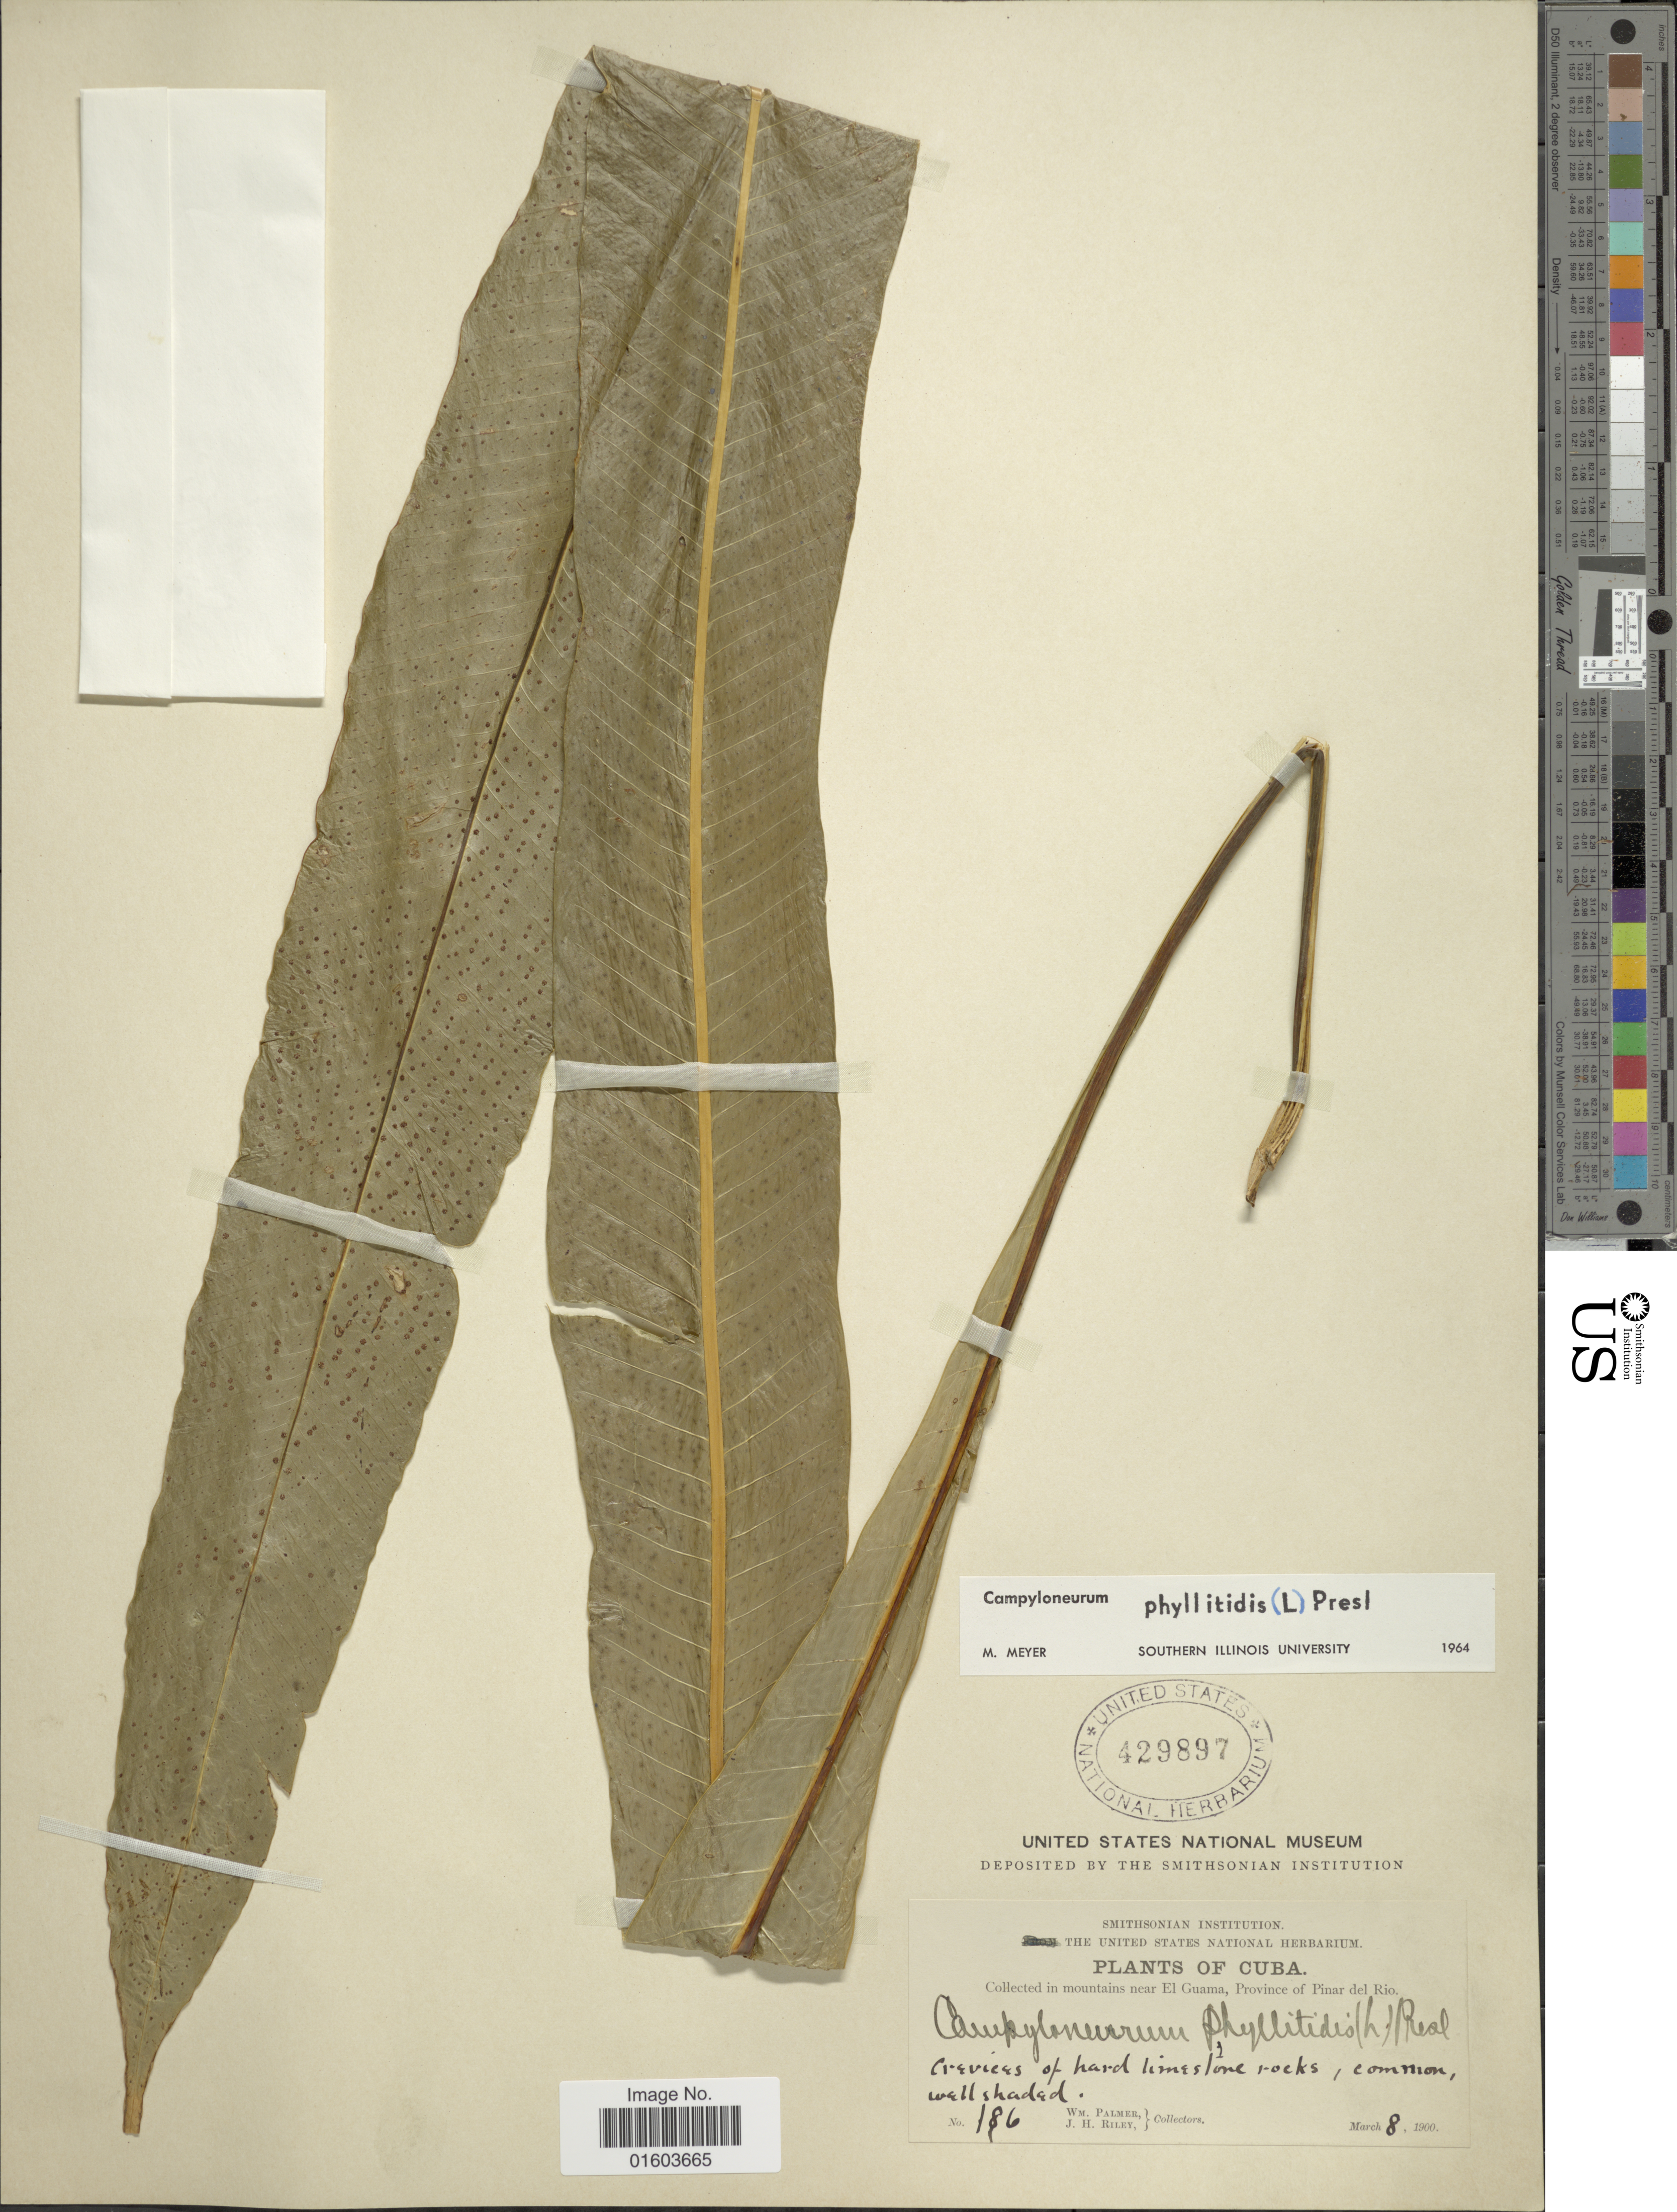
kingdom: Plantae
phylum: Tracheophyta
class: Polypodiopsida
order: Polypodiales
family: Polypodiaceae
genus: Campyloneurum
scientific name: Campyloneurum phyllitidis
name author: (L.) C. Presl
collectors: W. Palmer & J. H. Riley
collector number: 186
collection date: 1900-03-08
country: Cuba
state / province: Pinar del Río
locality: In mountains near El Guama, Province of Pinar del Rio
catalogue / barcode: US 429897